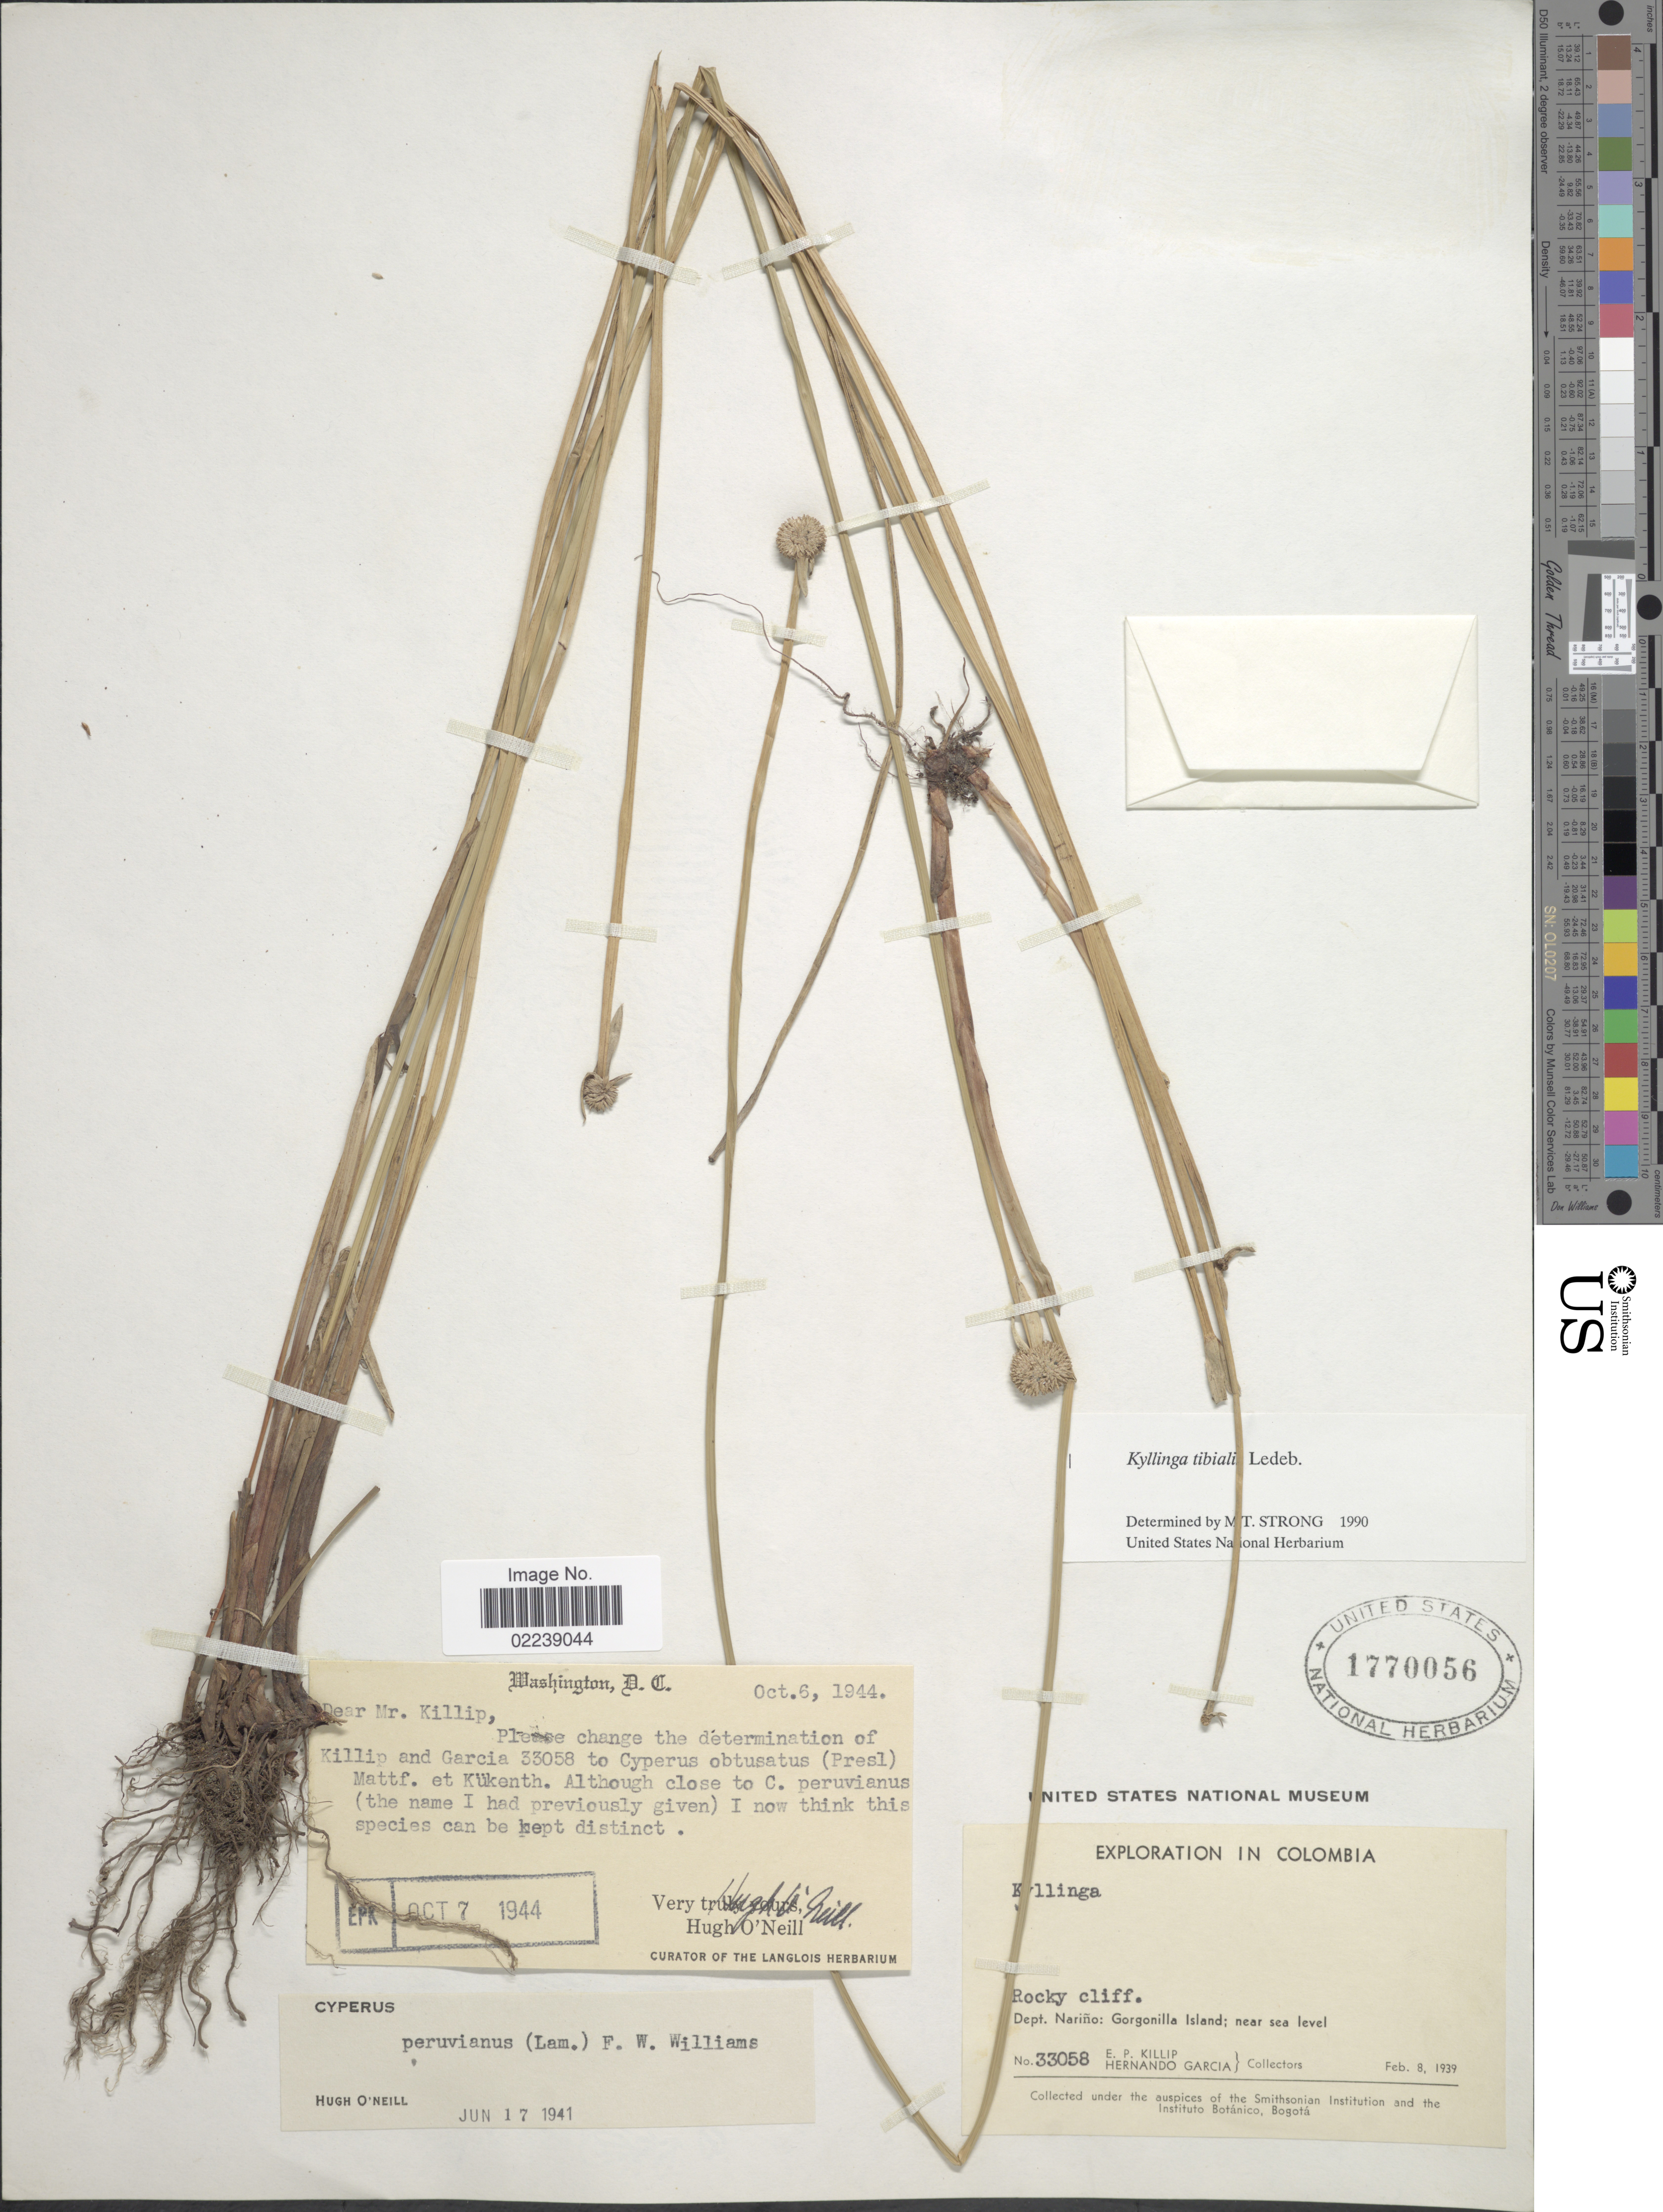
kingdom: Plantae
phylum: Tracheophyta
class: Liliopsida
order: Poales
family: Cyperaceae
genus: Cyperus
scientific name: Cyperus tibialis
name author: (Poit. ex Ledeb.) Govaerts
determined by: Strong, Mark T., (BOT), Smithsonian Institution - National Museum of Natural History (UNITED STATES)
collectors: E. P. Killip & H. Garcia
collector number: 33058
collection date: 1939-02-08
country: Colombia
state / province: Nariño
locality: Gorgonilla Island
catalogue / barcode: US 1770056